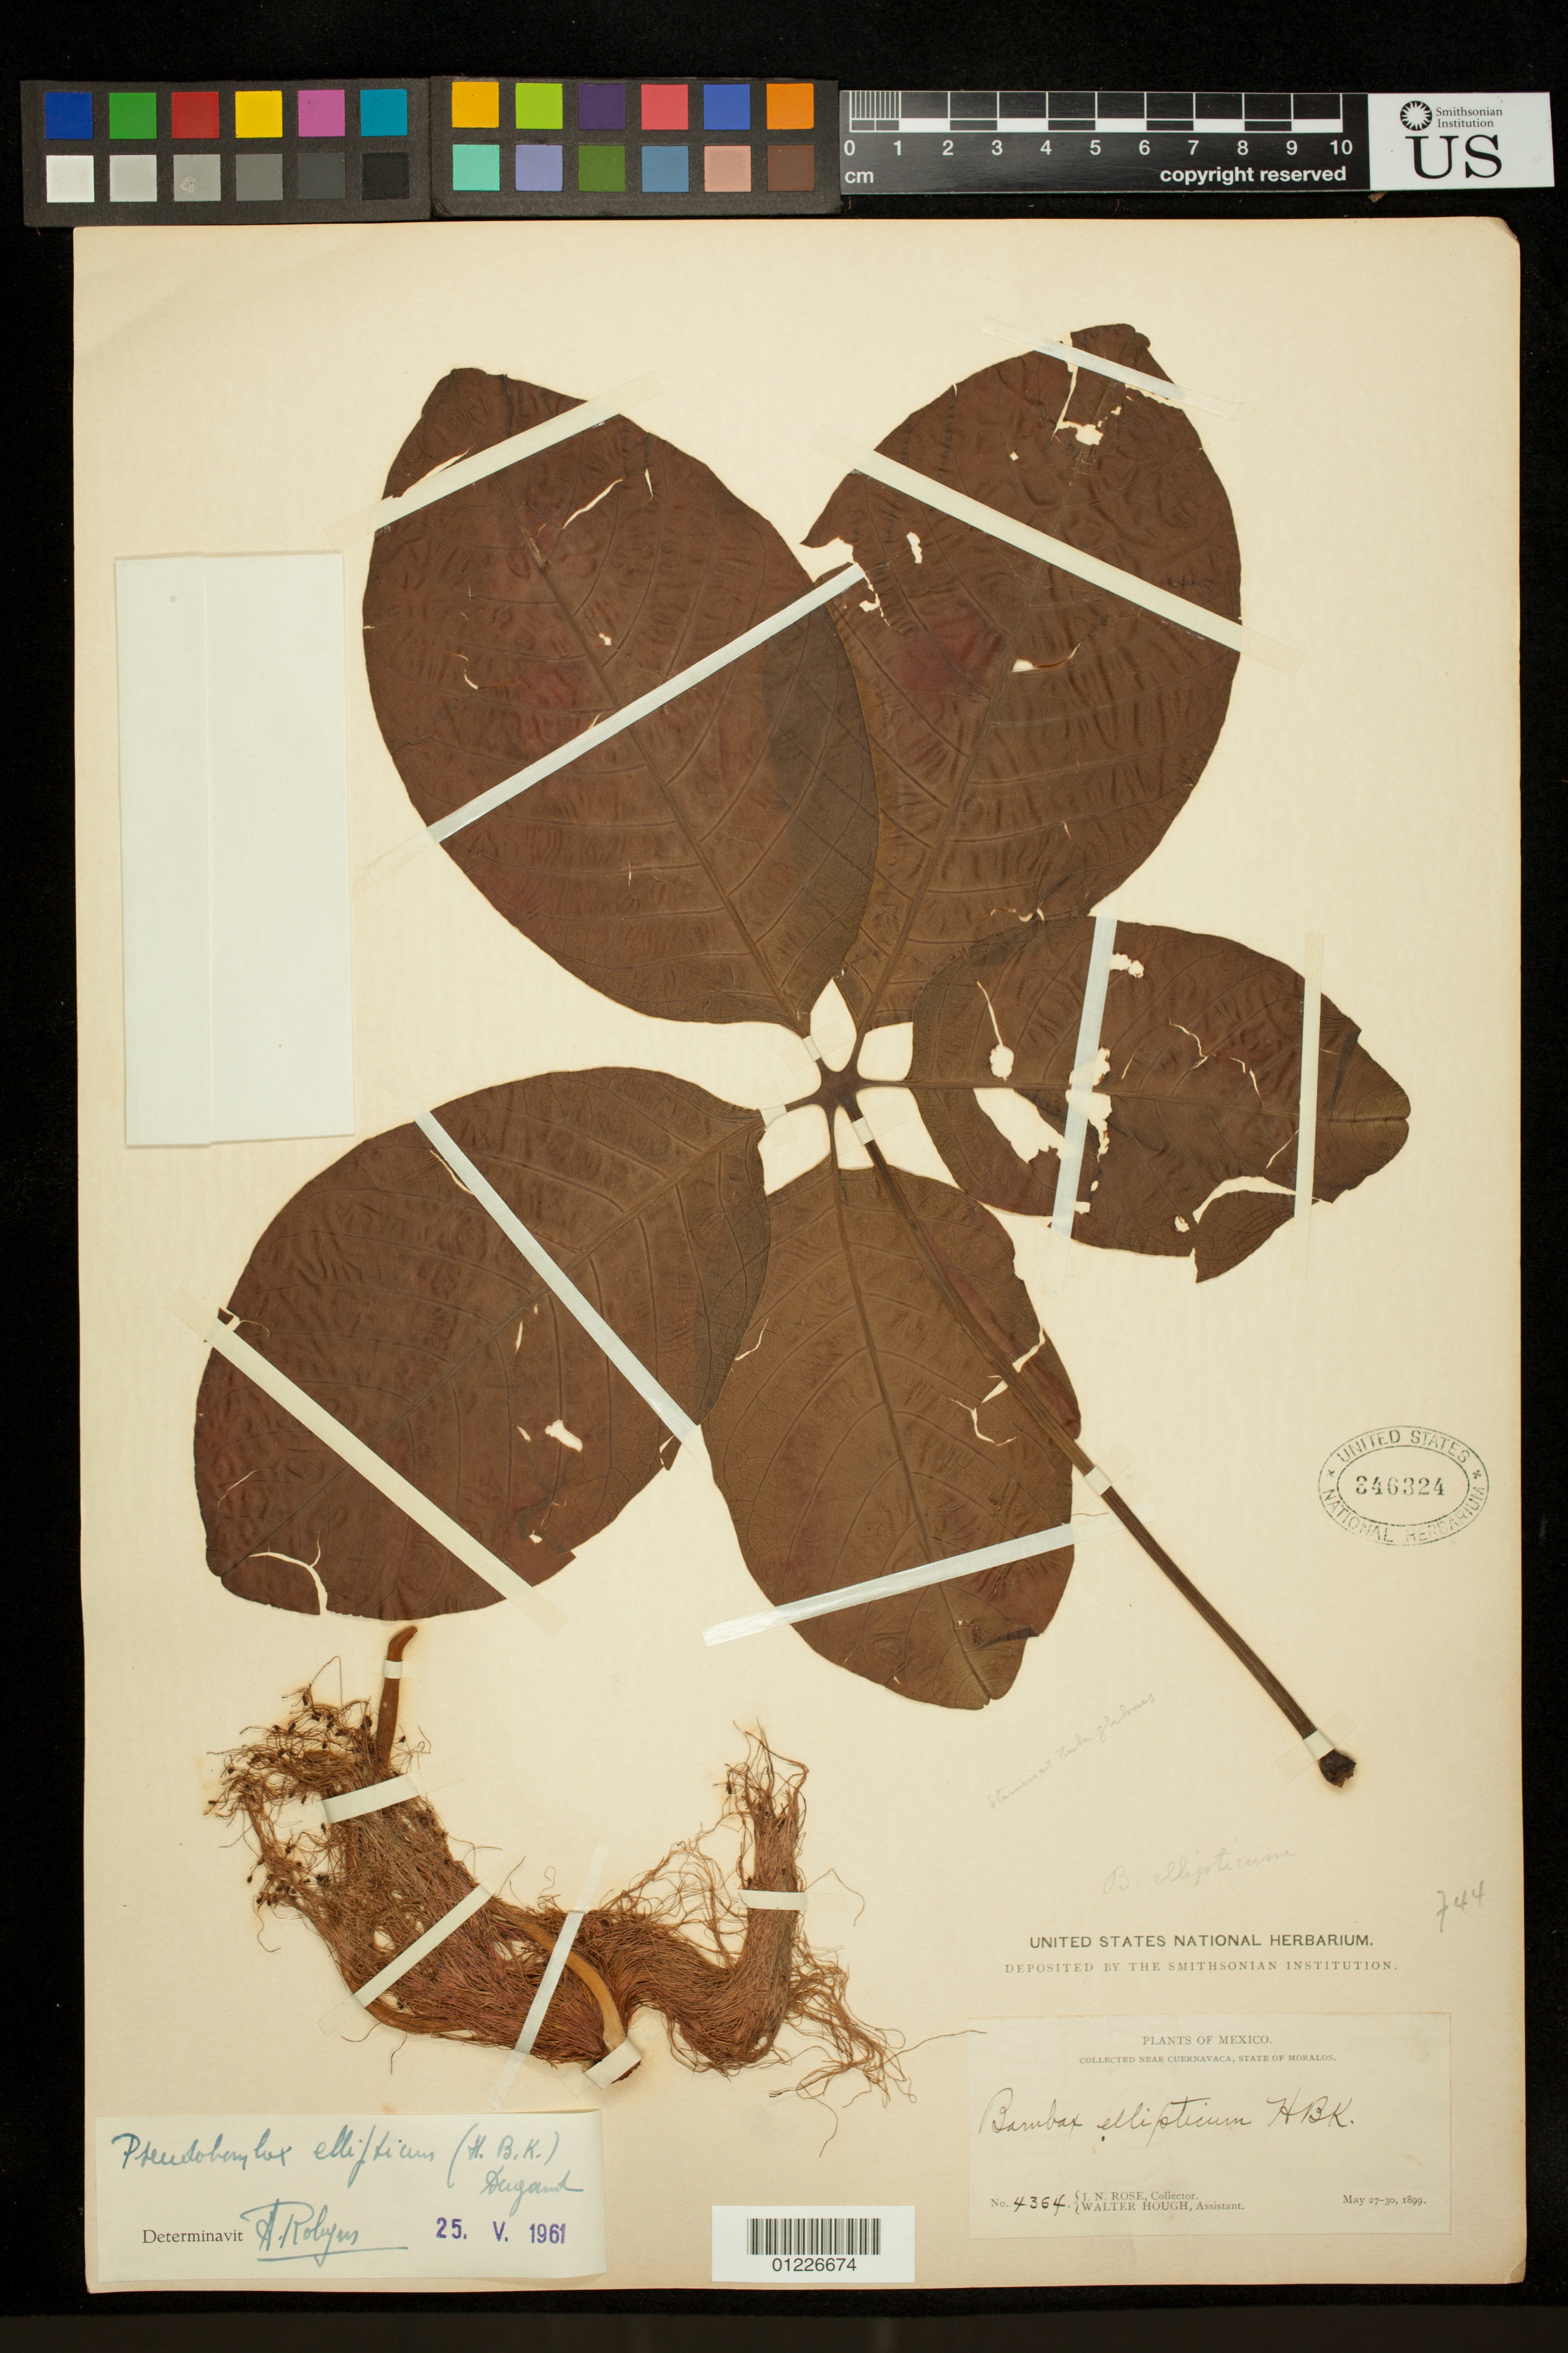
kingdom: Plantae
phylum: Tracheophyta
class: Magnoliopsida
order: Malvales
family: Malvaceae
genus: Pseudobombax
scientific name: Pseudobombax ellipticum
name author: (Kunth) Dugand G.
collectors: J. N. Rose & W. Hough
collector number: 4364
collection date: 1899-05-27/1899-05-30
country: Mexico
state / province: Morelos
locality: Cuernavaca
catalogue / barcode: US 346324